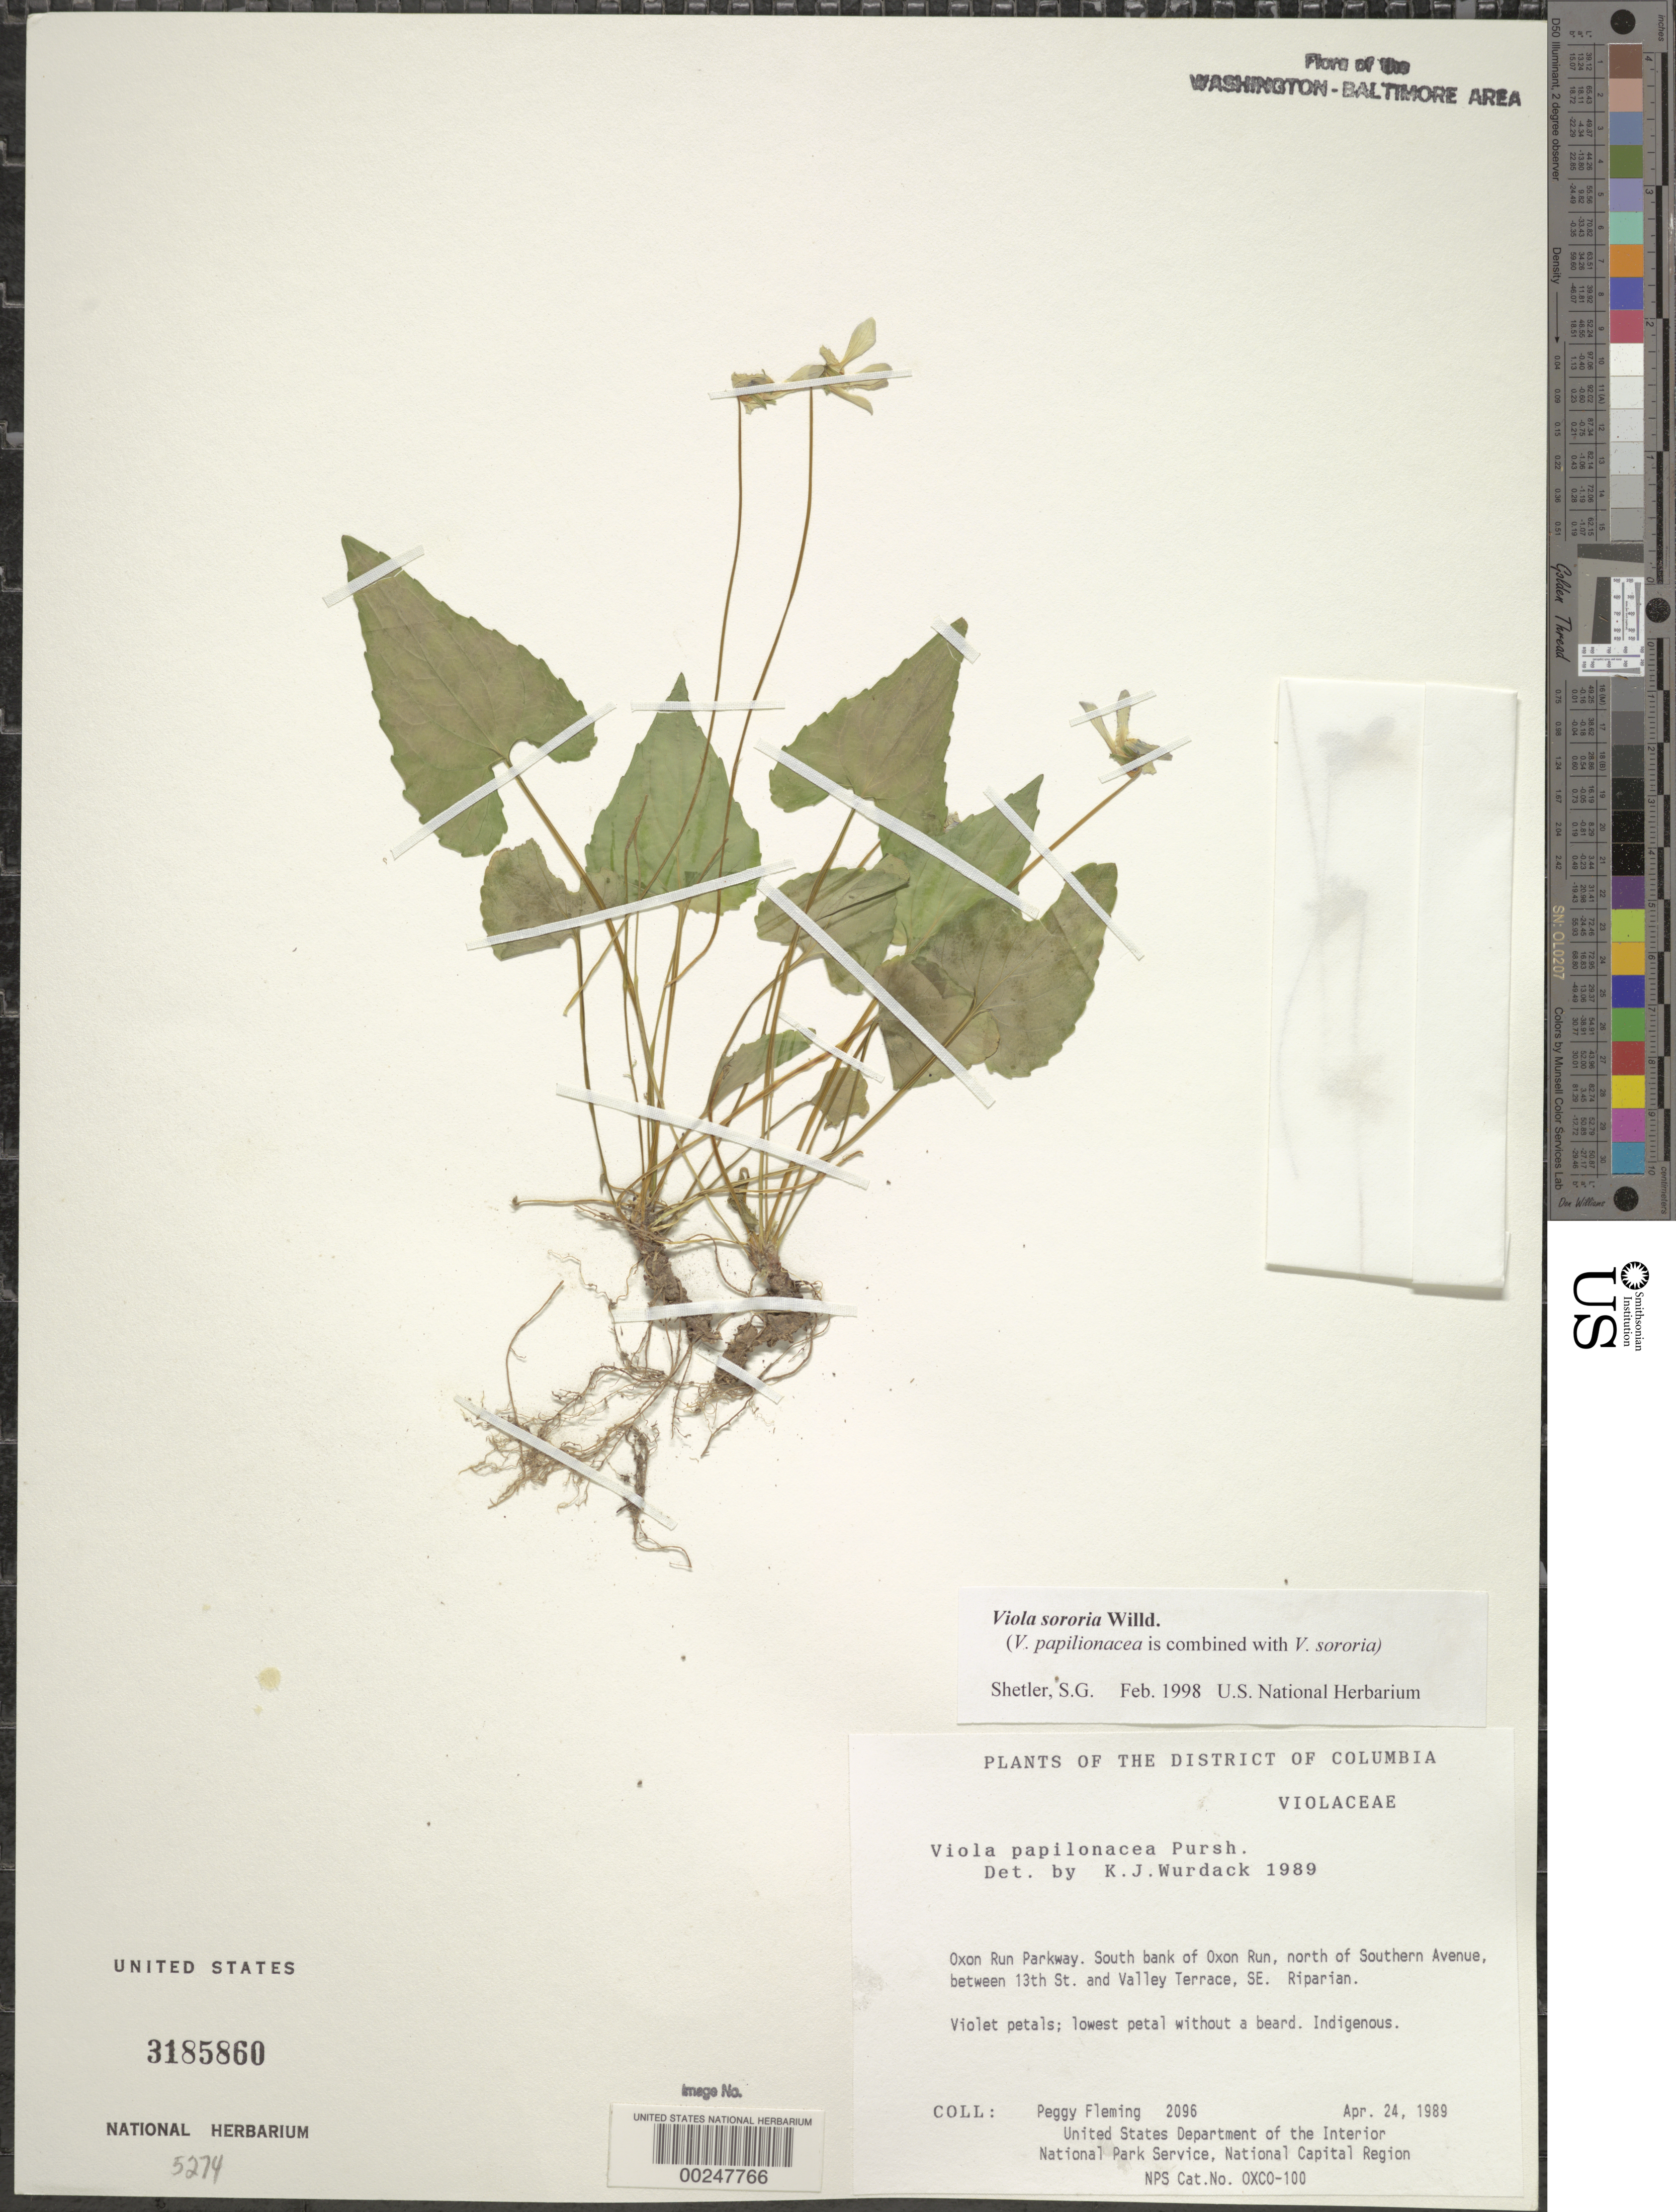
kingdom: Plantae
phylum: Tracheophyta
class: Magnoliopsida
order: Malpighiales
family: Violaceae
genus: Viola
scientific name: Viola sororia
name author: Willd.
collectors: P. Fleming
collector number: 2096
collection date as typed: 24 Apr 1989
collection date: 1989-04-24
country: United States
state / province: District of Columbia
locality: Oxon Run Parkway, S bank of Oxon Run, N of Southern Ave, between 13th St and Valley Terrace, SE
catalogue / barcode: US 3185860